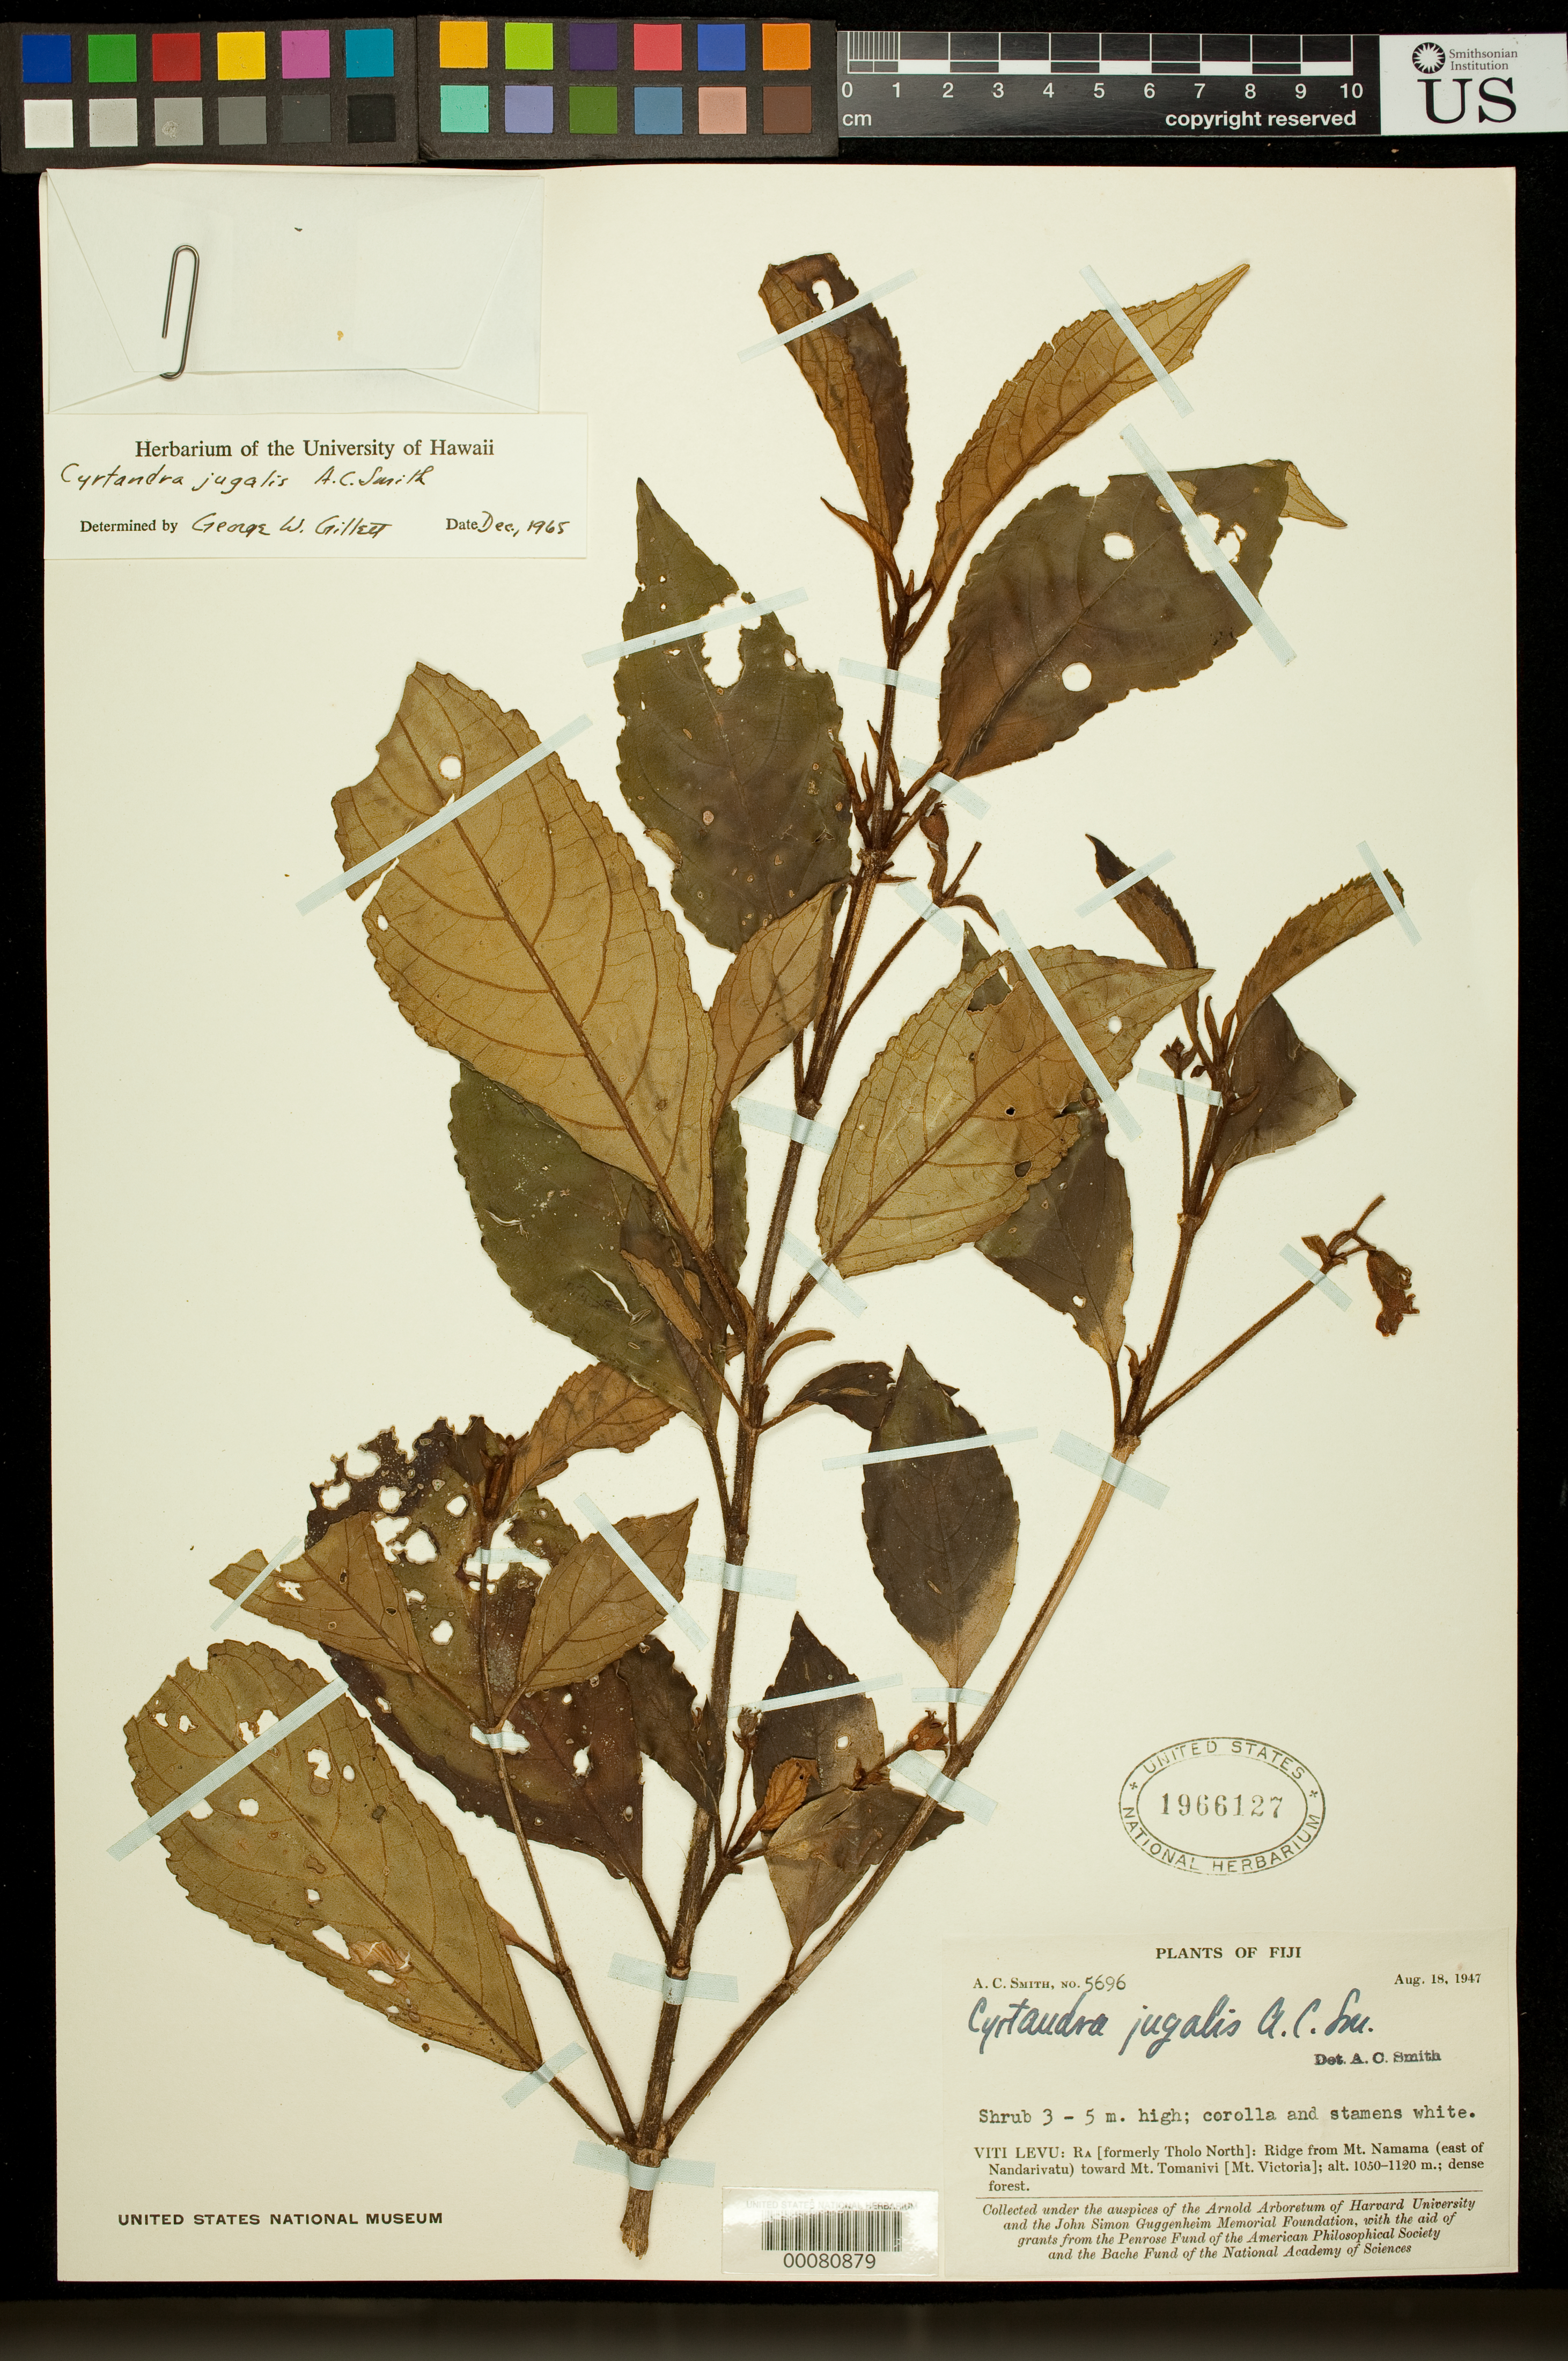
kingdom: Plantae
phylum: Tracheophyta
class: Magnoliopsida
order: Lamiales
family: Gesneriaceae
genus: Cyrtandra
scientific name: Cyrtandra jugalis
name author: A.C. Sm.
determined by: Johnson, Melissa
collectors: A. C. Smith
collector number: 5696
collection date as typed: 18 Aug 1947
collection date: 1947-08-18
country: Fiji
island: Viti Levu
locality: Ra Ýformerly tholo north¨, ridge from mt namama Ýe of nandarivatu¨ toward mt tomanivi Ýmt victoria¨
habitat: Dense forest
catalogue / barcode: US 1966127